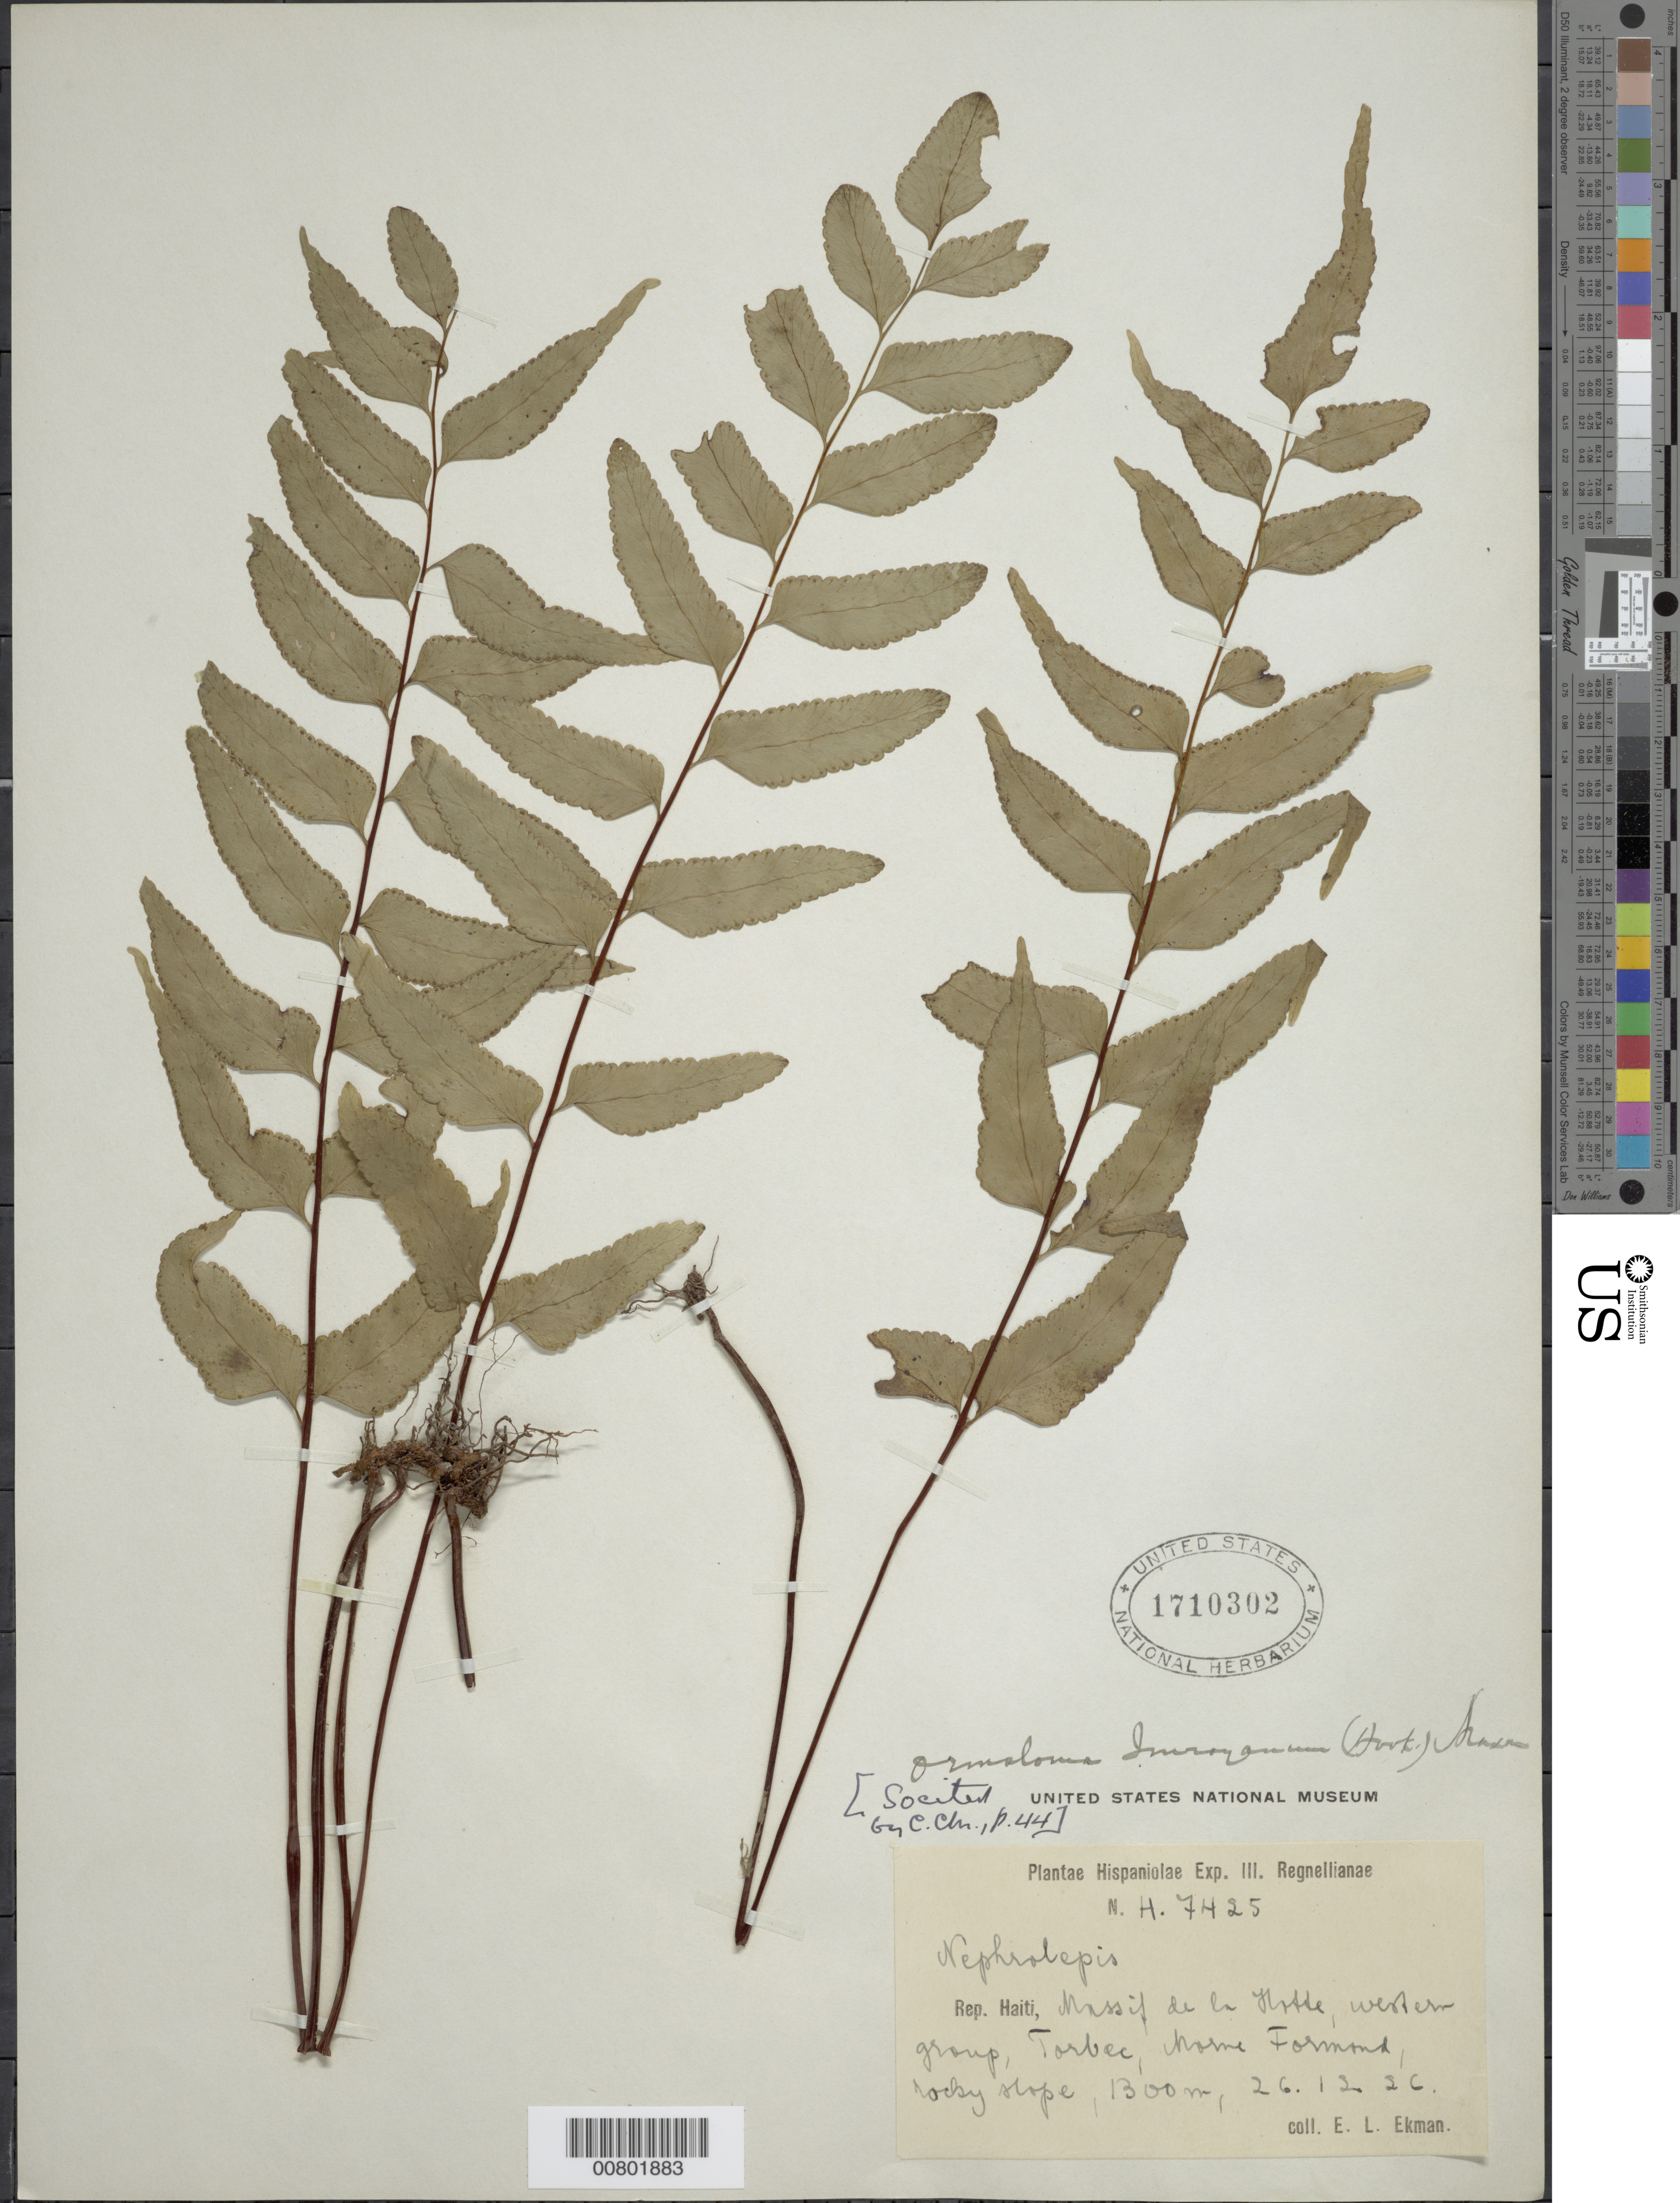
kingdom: Plantae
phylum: Tracheophyta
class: Polypodiopsida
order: Polypodiales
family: Lindsaeaceae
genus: Lindsaea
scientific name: Lindsaea imrayana comb. ined.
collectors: E. L. Ekman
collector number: H 7425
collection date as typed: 26 Dec 1926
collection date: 1926-12-26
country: Haiti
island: Hispaniola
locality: Massif de la Hotte, western group, Torbec, M. Forman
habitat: Rocky slope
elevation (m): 1300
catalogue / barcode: US 1710302